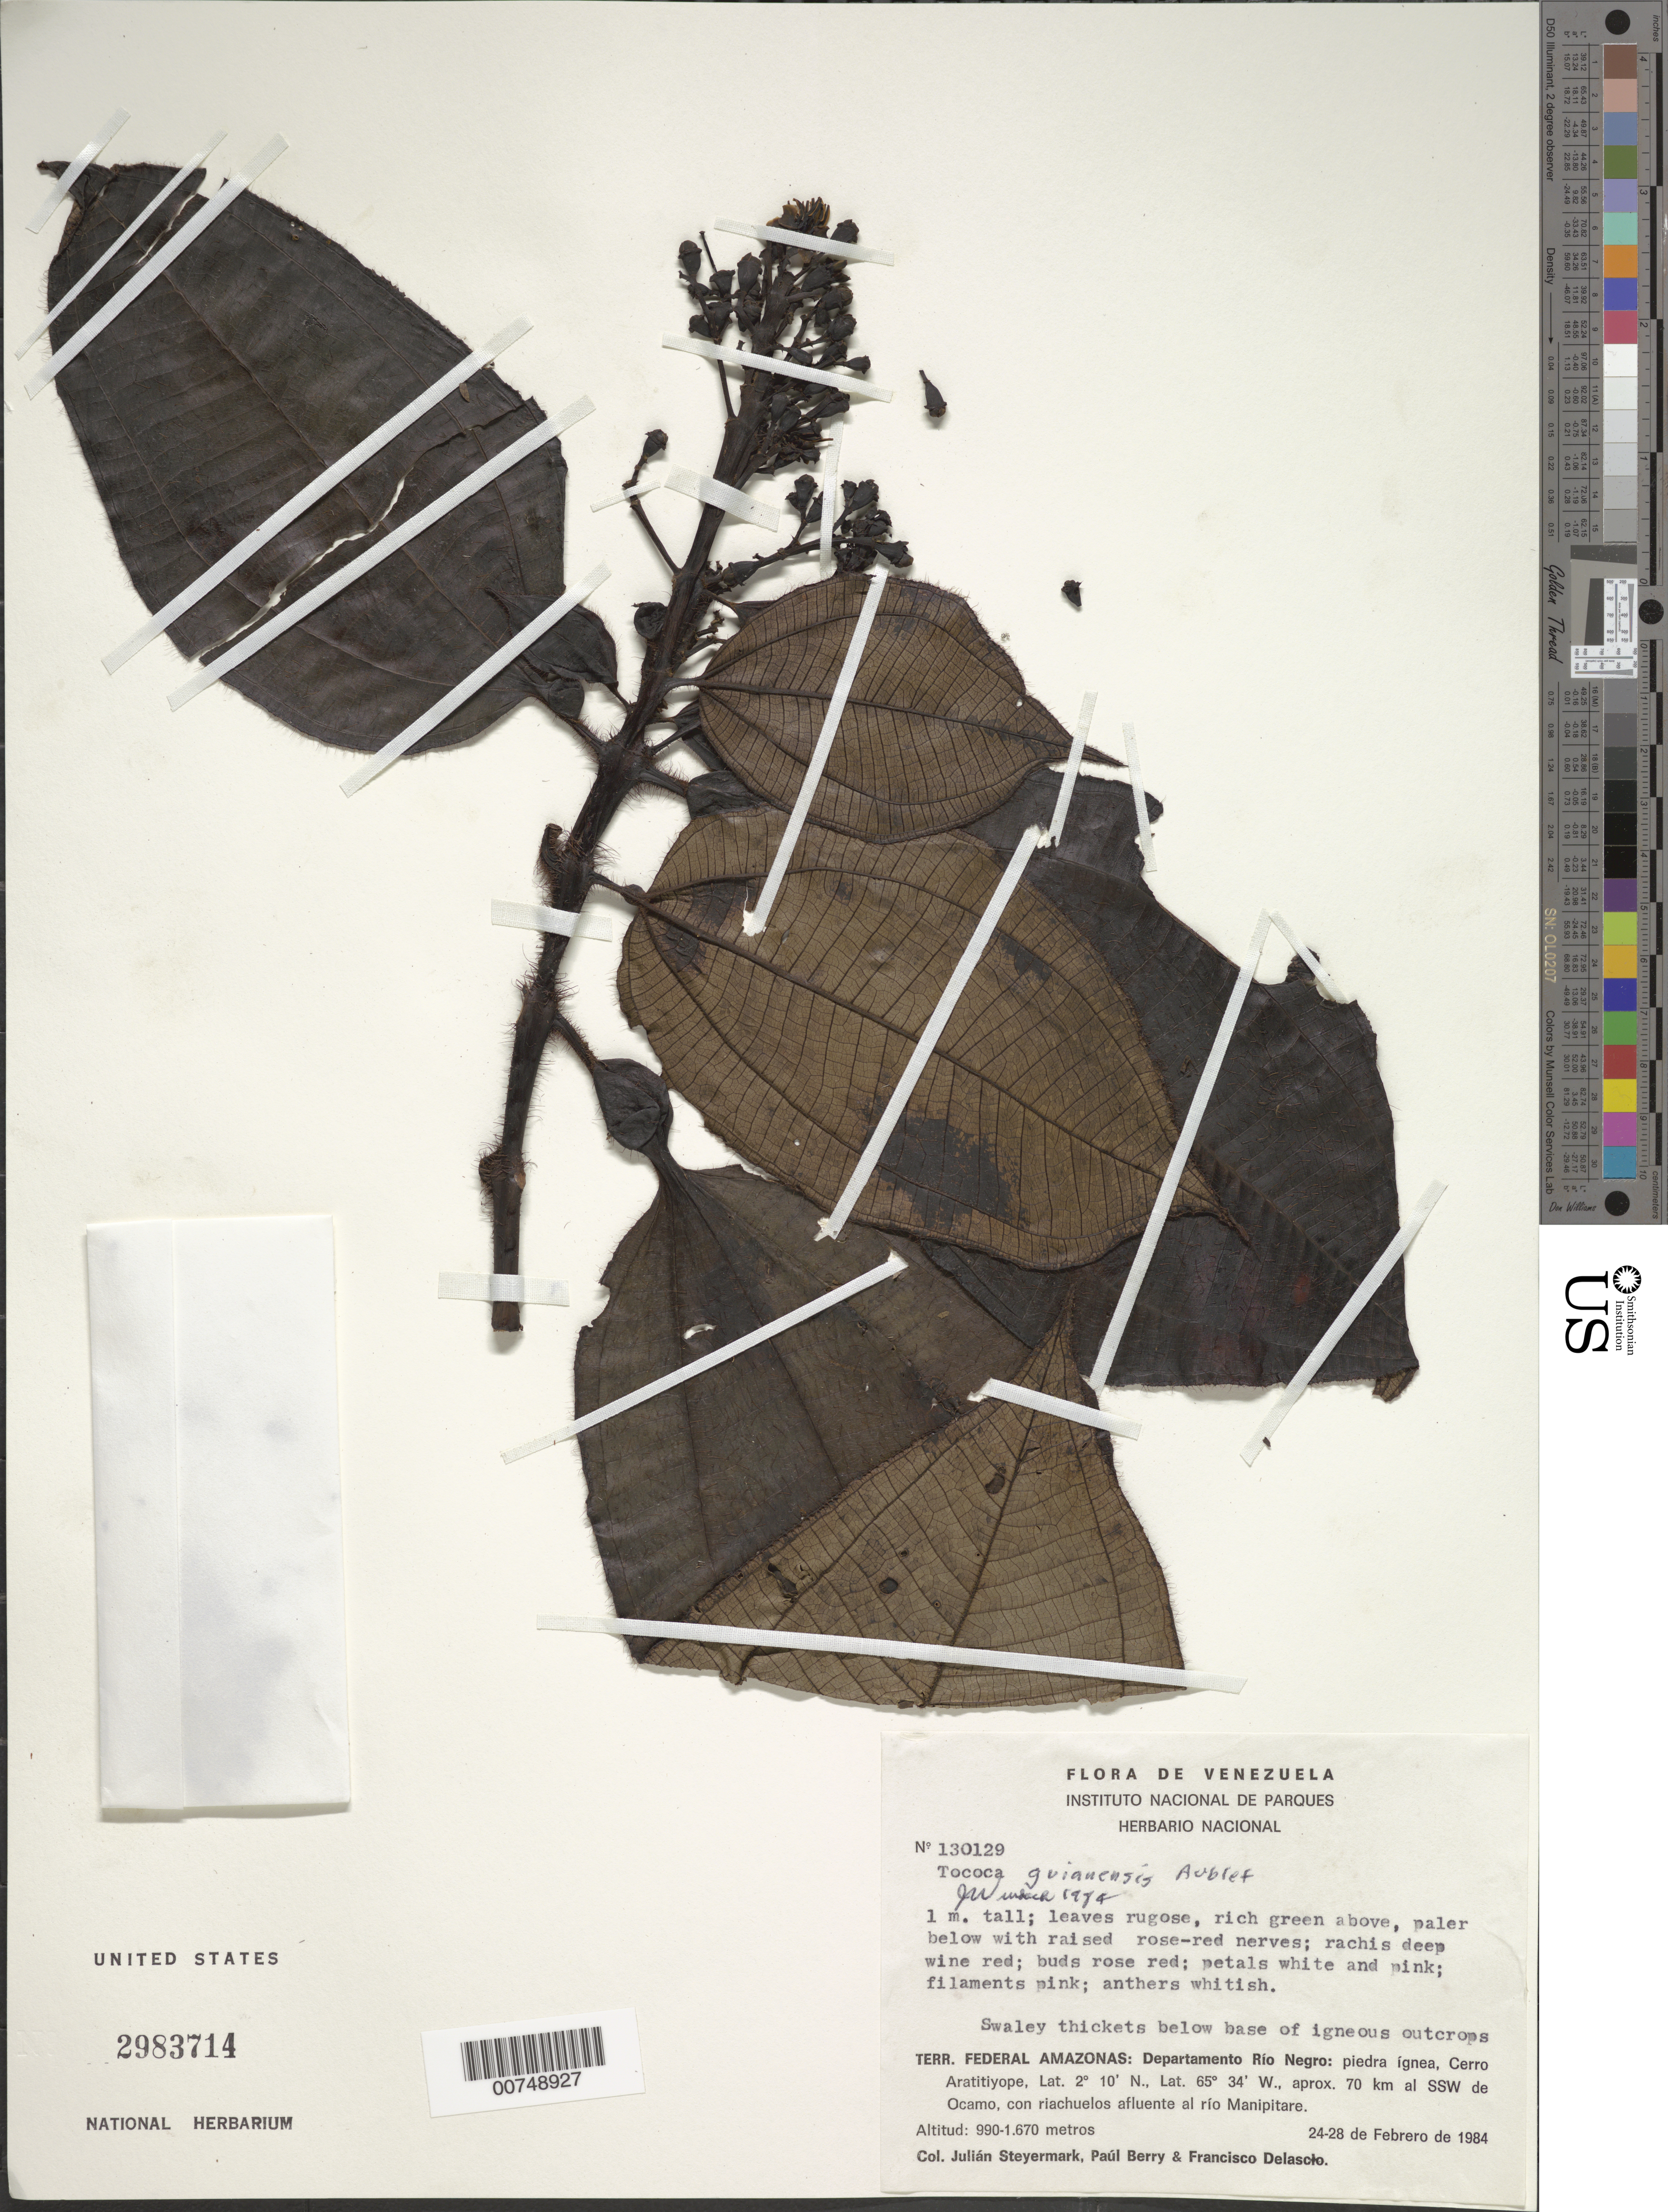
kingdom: Plantae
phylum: Tracheophyta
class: Magnoliopsida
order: Myrtales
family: Melastomataceae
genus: Tococa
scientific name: Tococa guianensis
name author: Aubl.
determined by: Wurdack, John J., (US), US (UNITED STATES)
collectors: J. Steyermark, P. Berry & F. Delascio C.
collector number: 130129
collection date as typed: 24-Feb-84 to 28-Feb-84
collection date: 1984-02-24/1984-02-28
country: Venezuela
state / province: Amazonas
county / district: Río Negro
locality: Cerro Aratitiyope, approx. 70 km SSW of Ocamo, con riachuelos afluente al Río Manipitare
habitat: Swaley thickets below base of outcrops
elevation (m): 990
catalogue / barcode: US 2983714